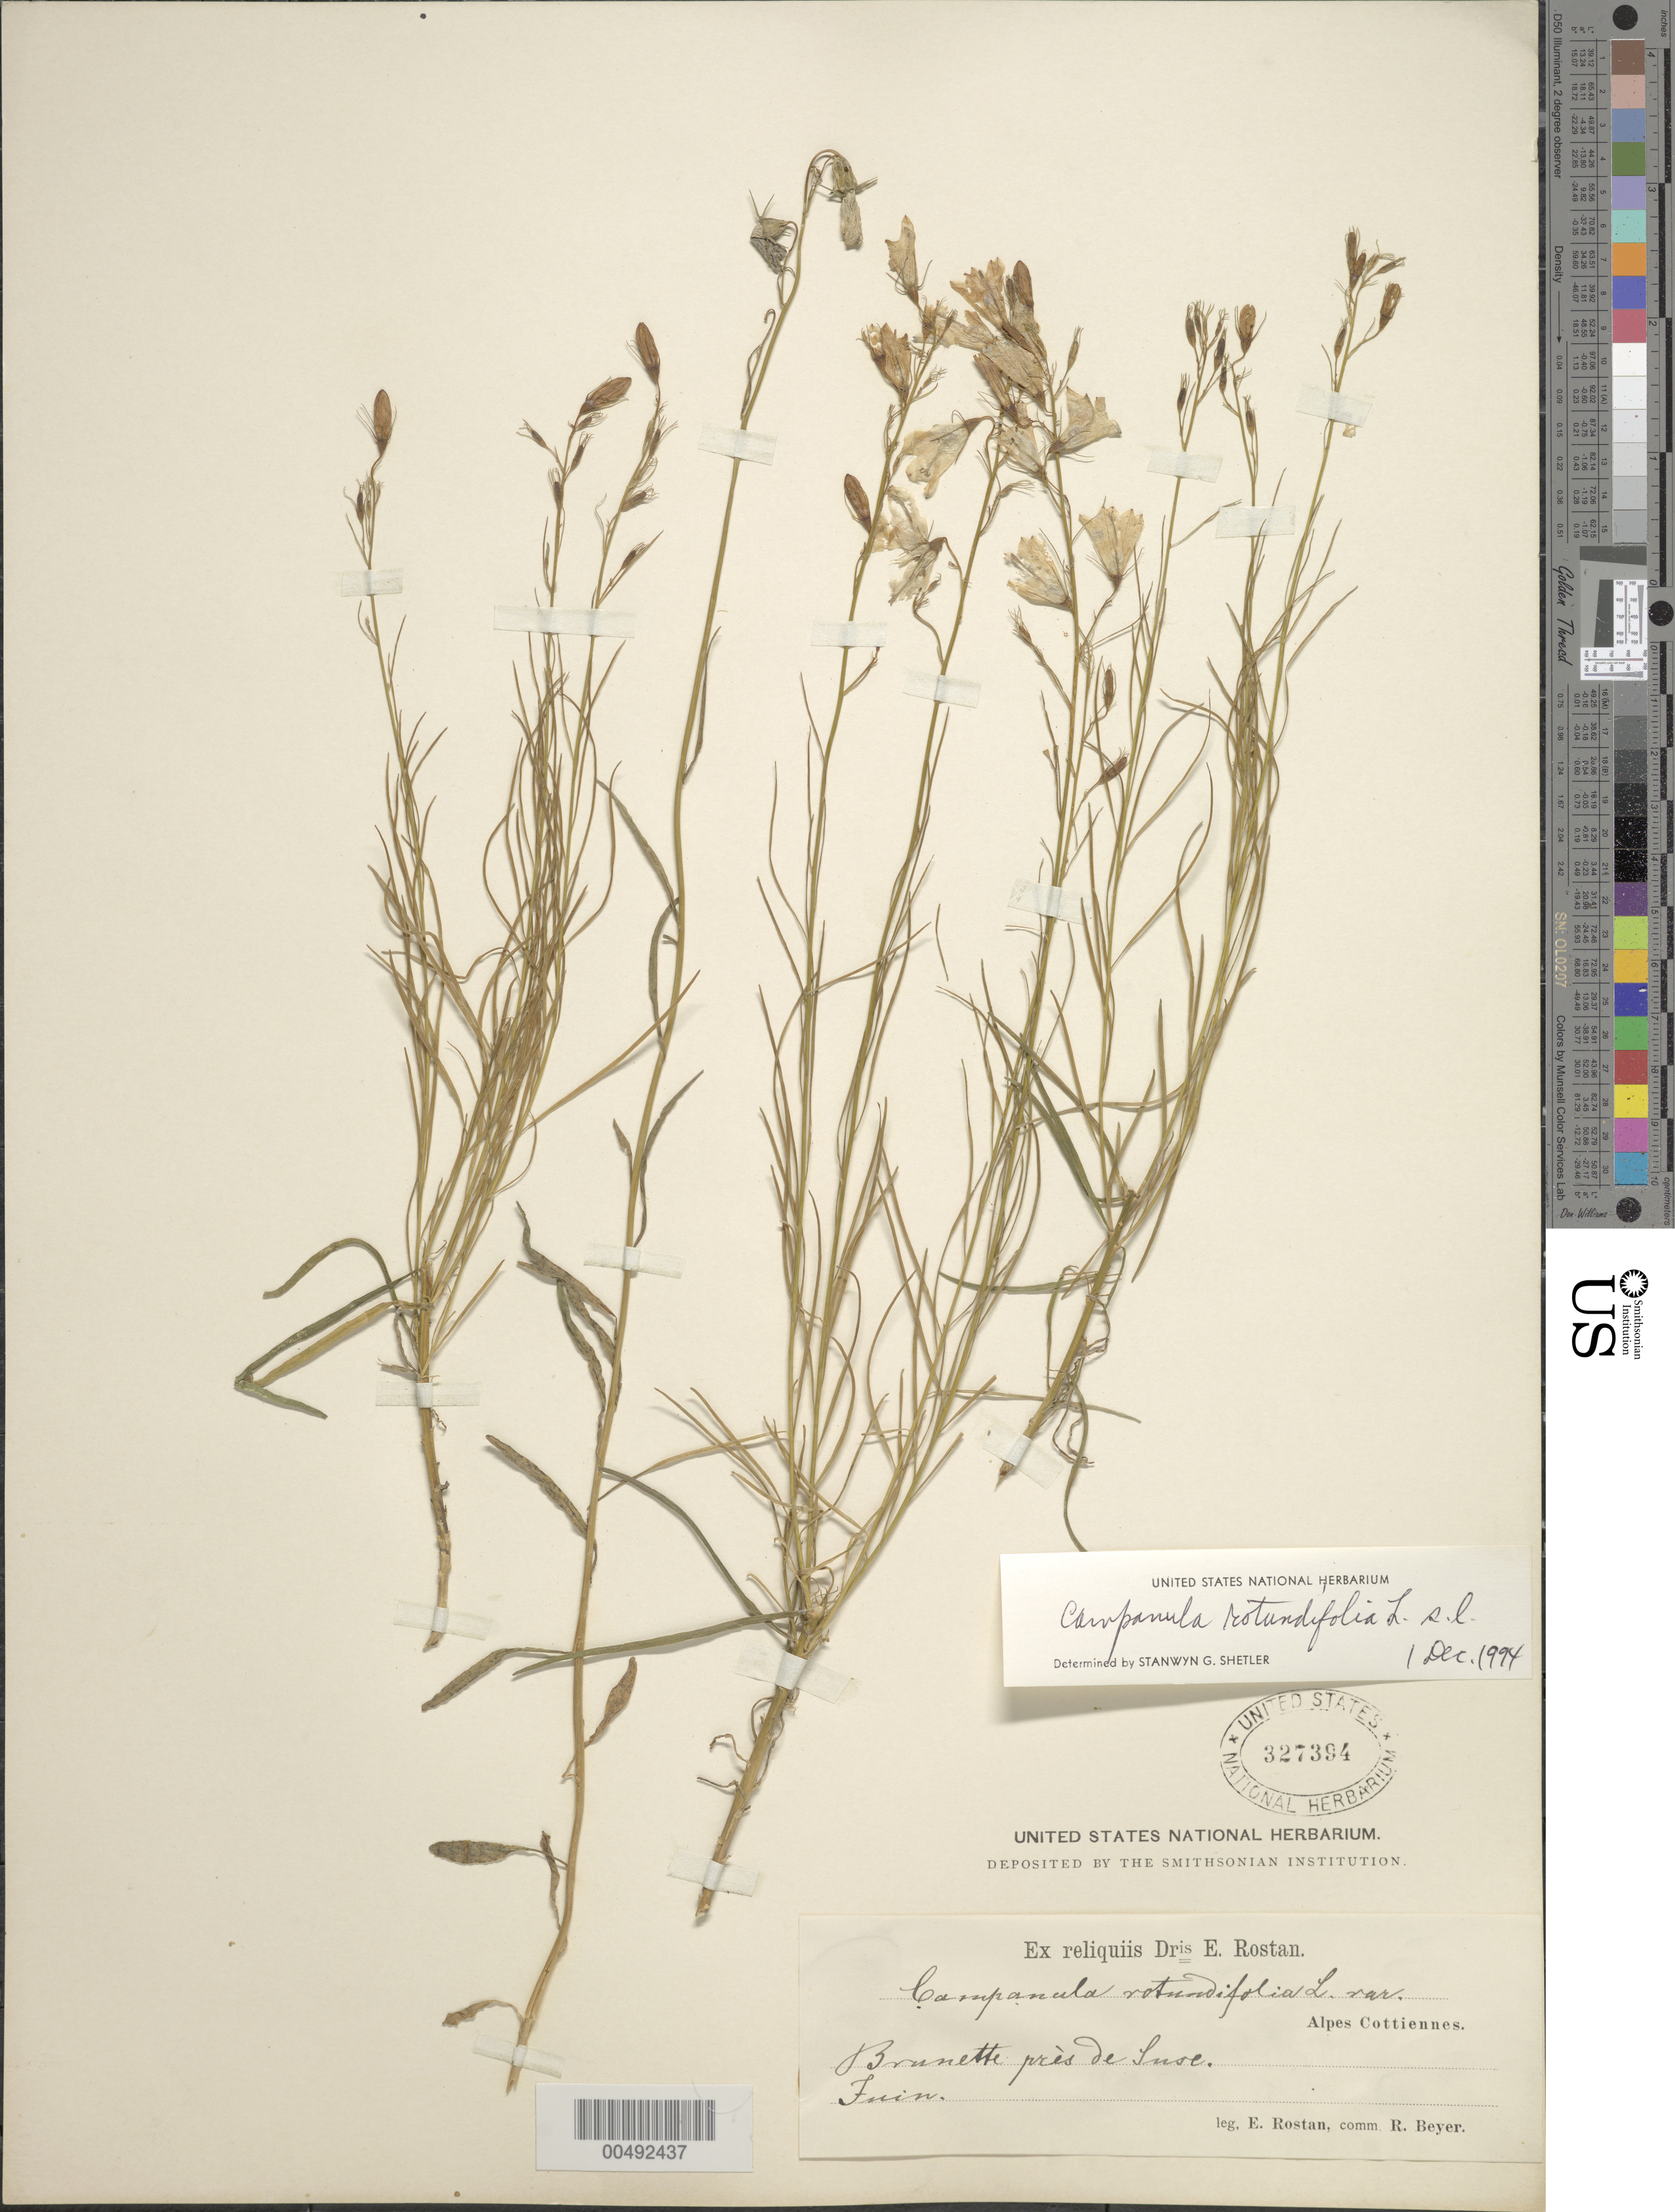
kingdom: Plantae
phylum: Tracheophyta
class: Magnoliopsida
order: Asterales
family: Campanulaceae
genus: Campanula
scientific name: Campanula rotundifolia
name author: L.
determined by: Beyer, Rudolf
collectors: E. Rostan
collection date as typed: Jun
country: France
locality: Alpes Cottiennes [Cottian Alps]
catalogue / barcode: US 327394